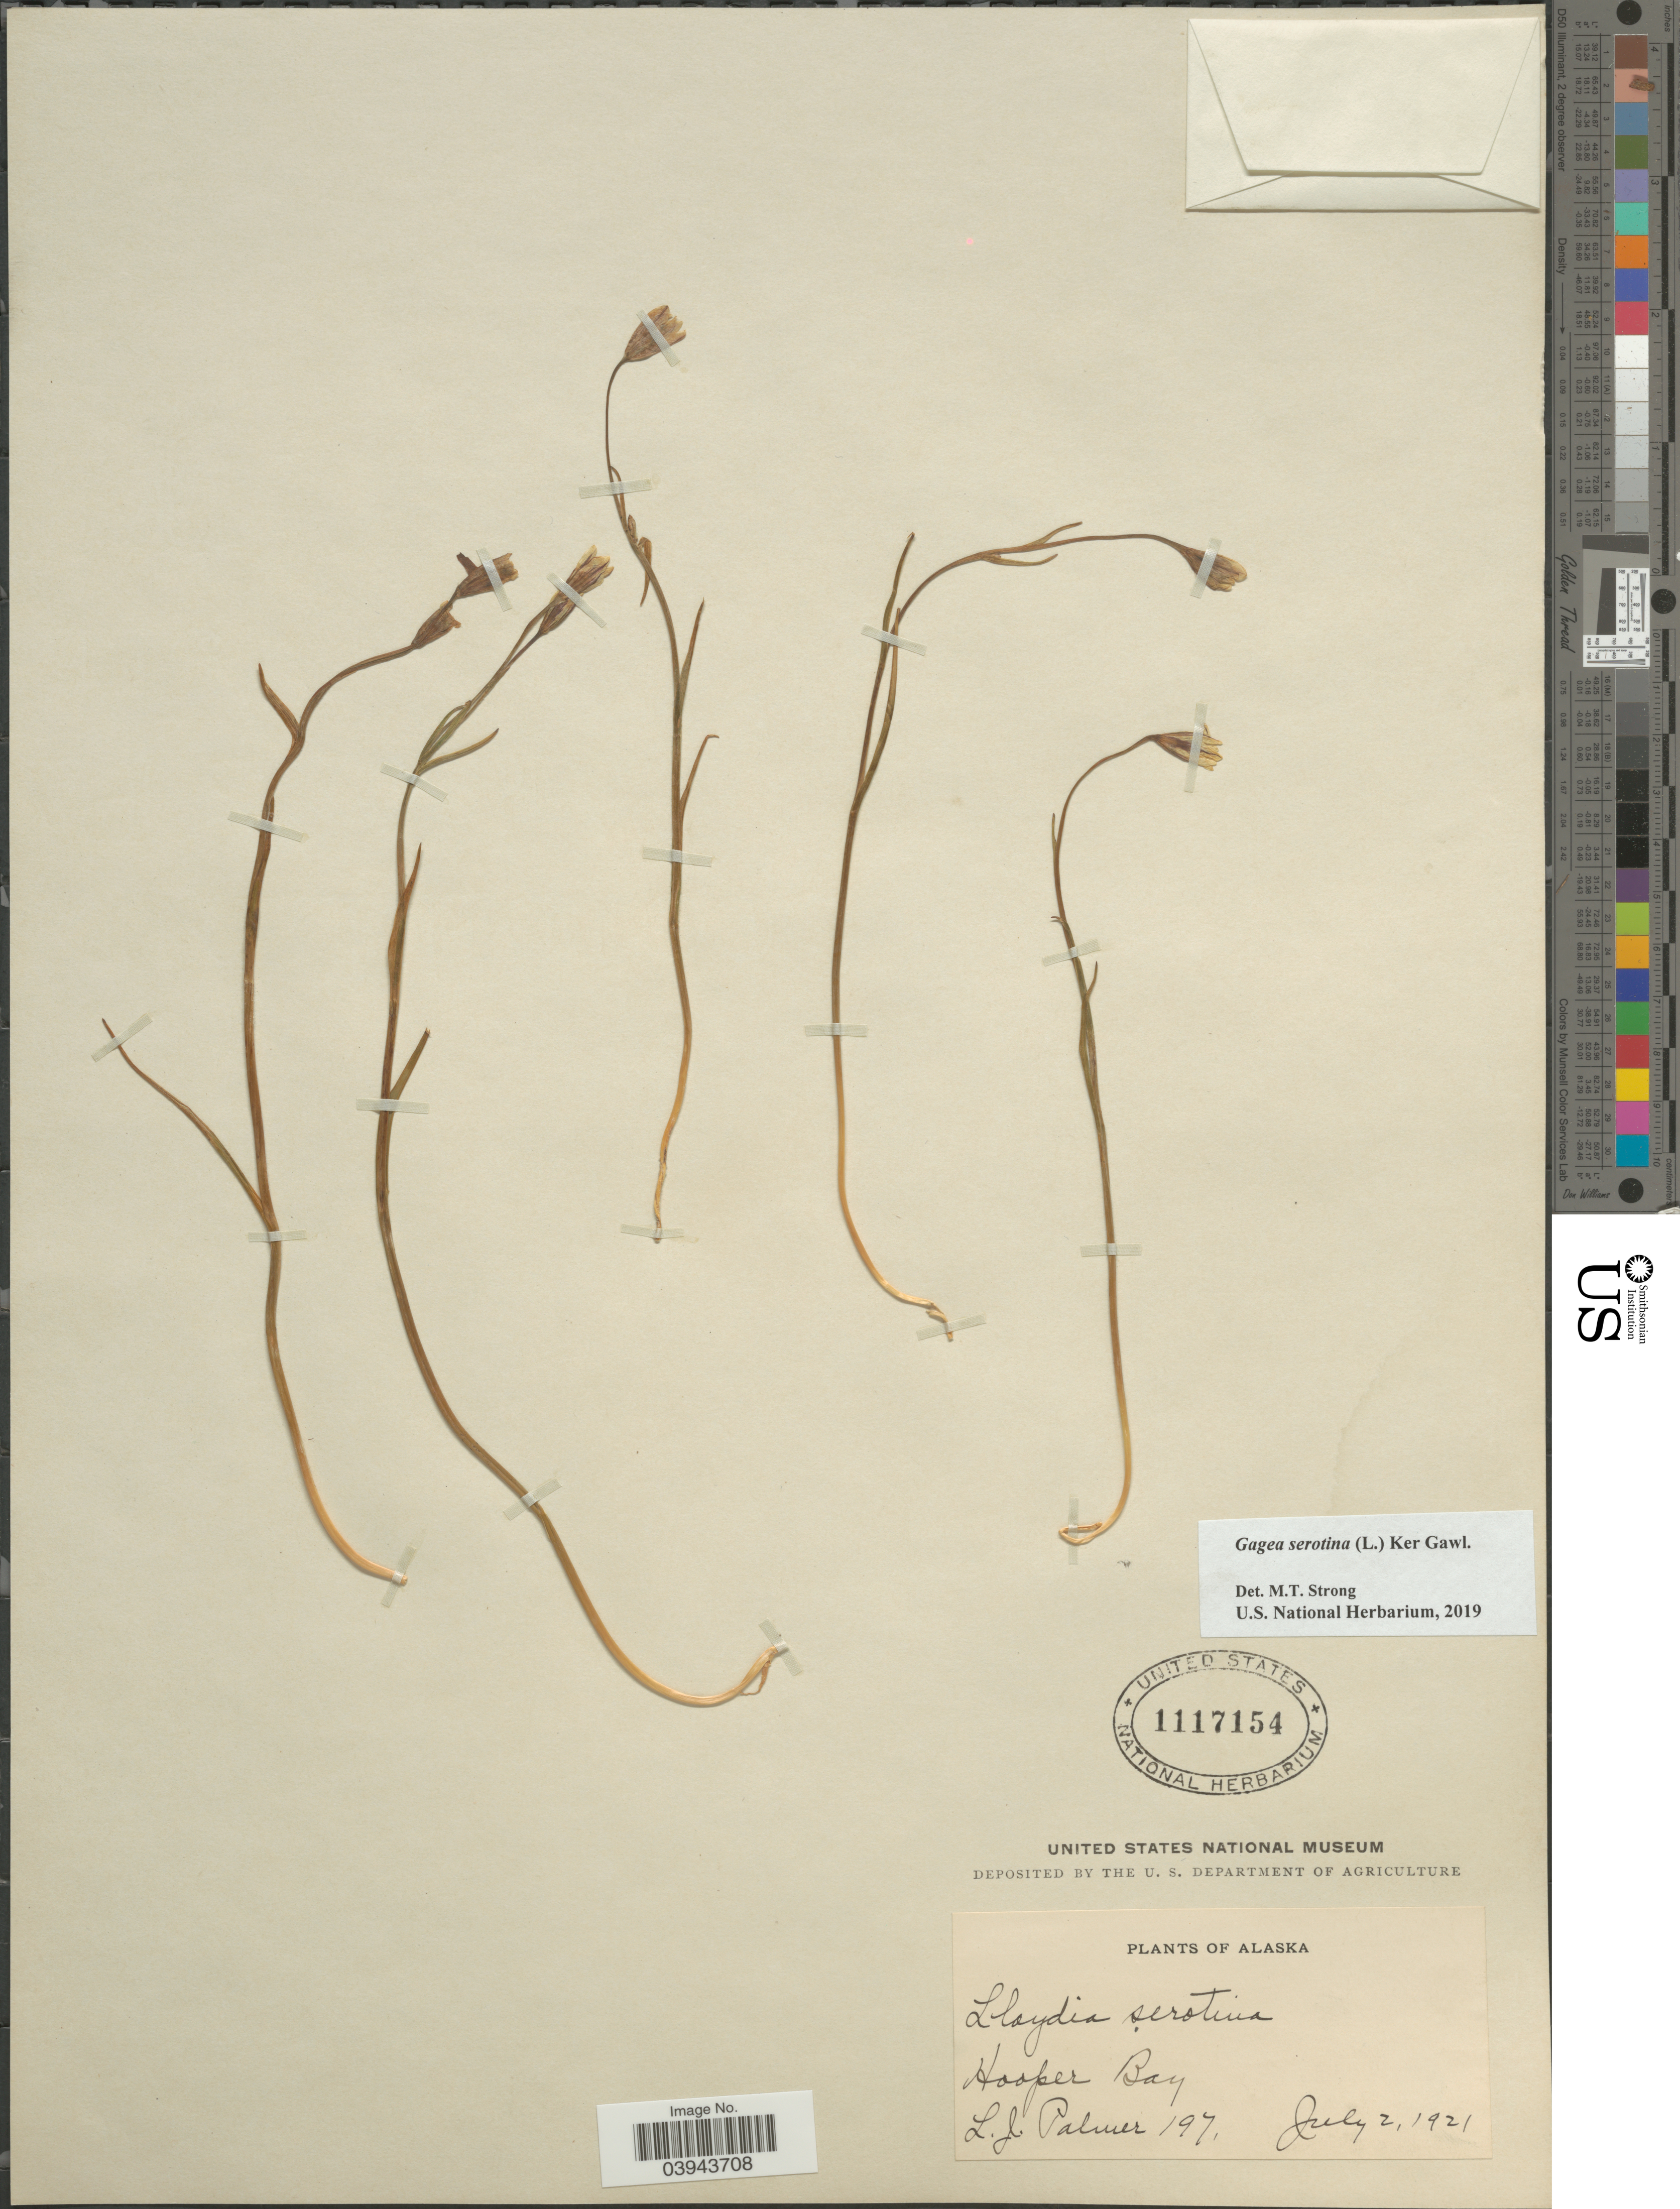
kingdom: Plantae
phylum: Tracheophyta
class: Liliopsida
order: Liliales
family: Liliaceae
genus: Lloydia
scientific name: Lloydia serotina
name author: (L.) Salisb. ex Rchb.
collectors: L. J. Palmer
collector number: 197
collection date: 1921-07-02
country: United States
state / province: Alaska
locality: Hooper Bay.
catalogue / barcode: US 1117154